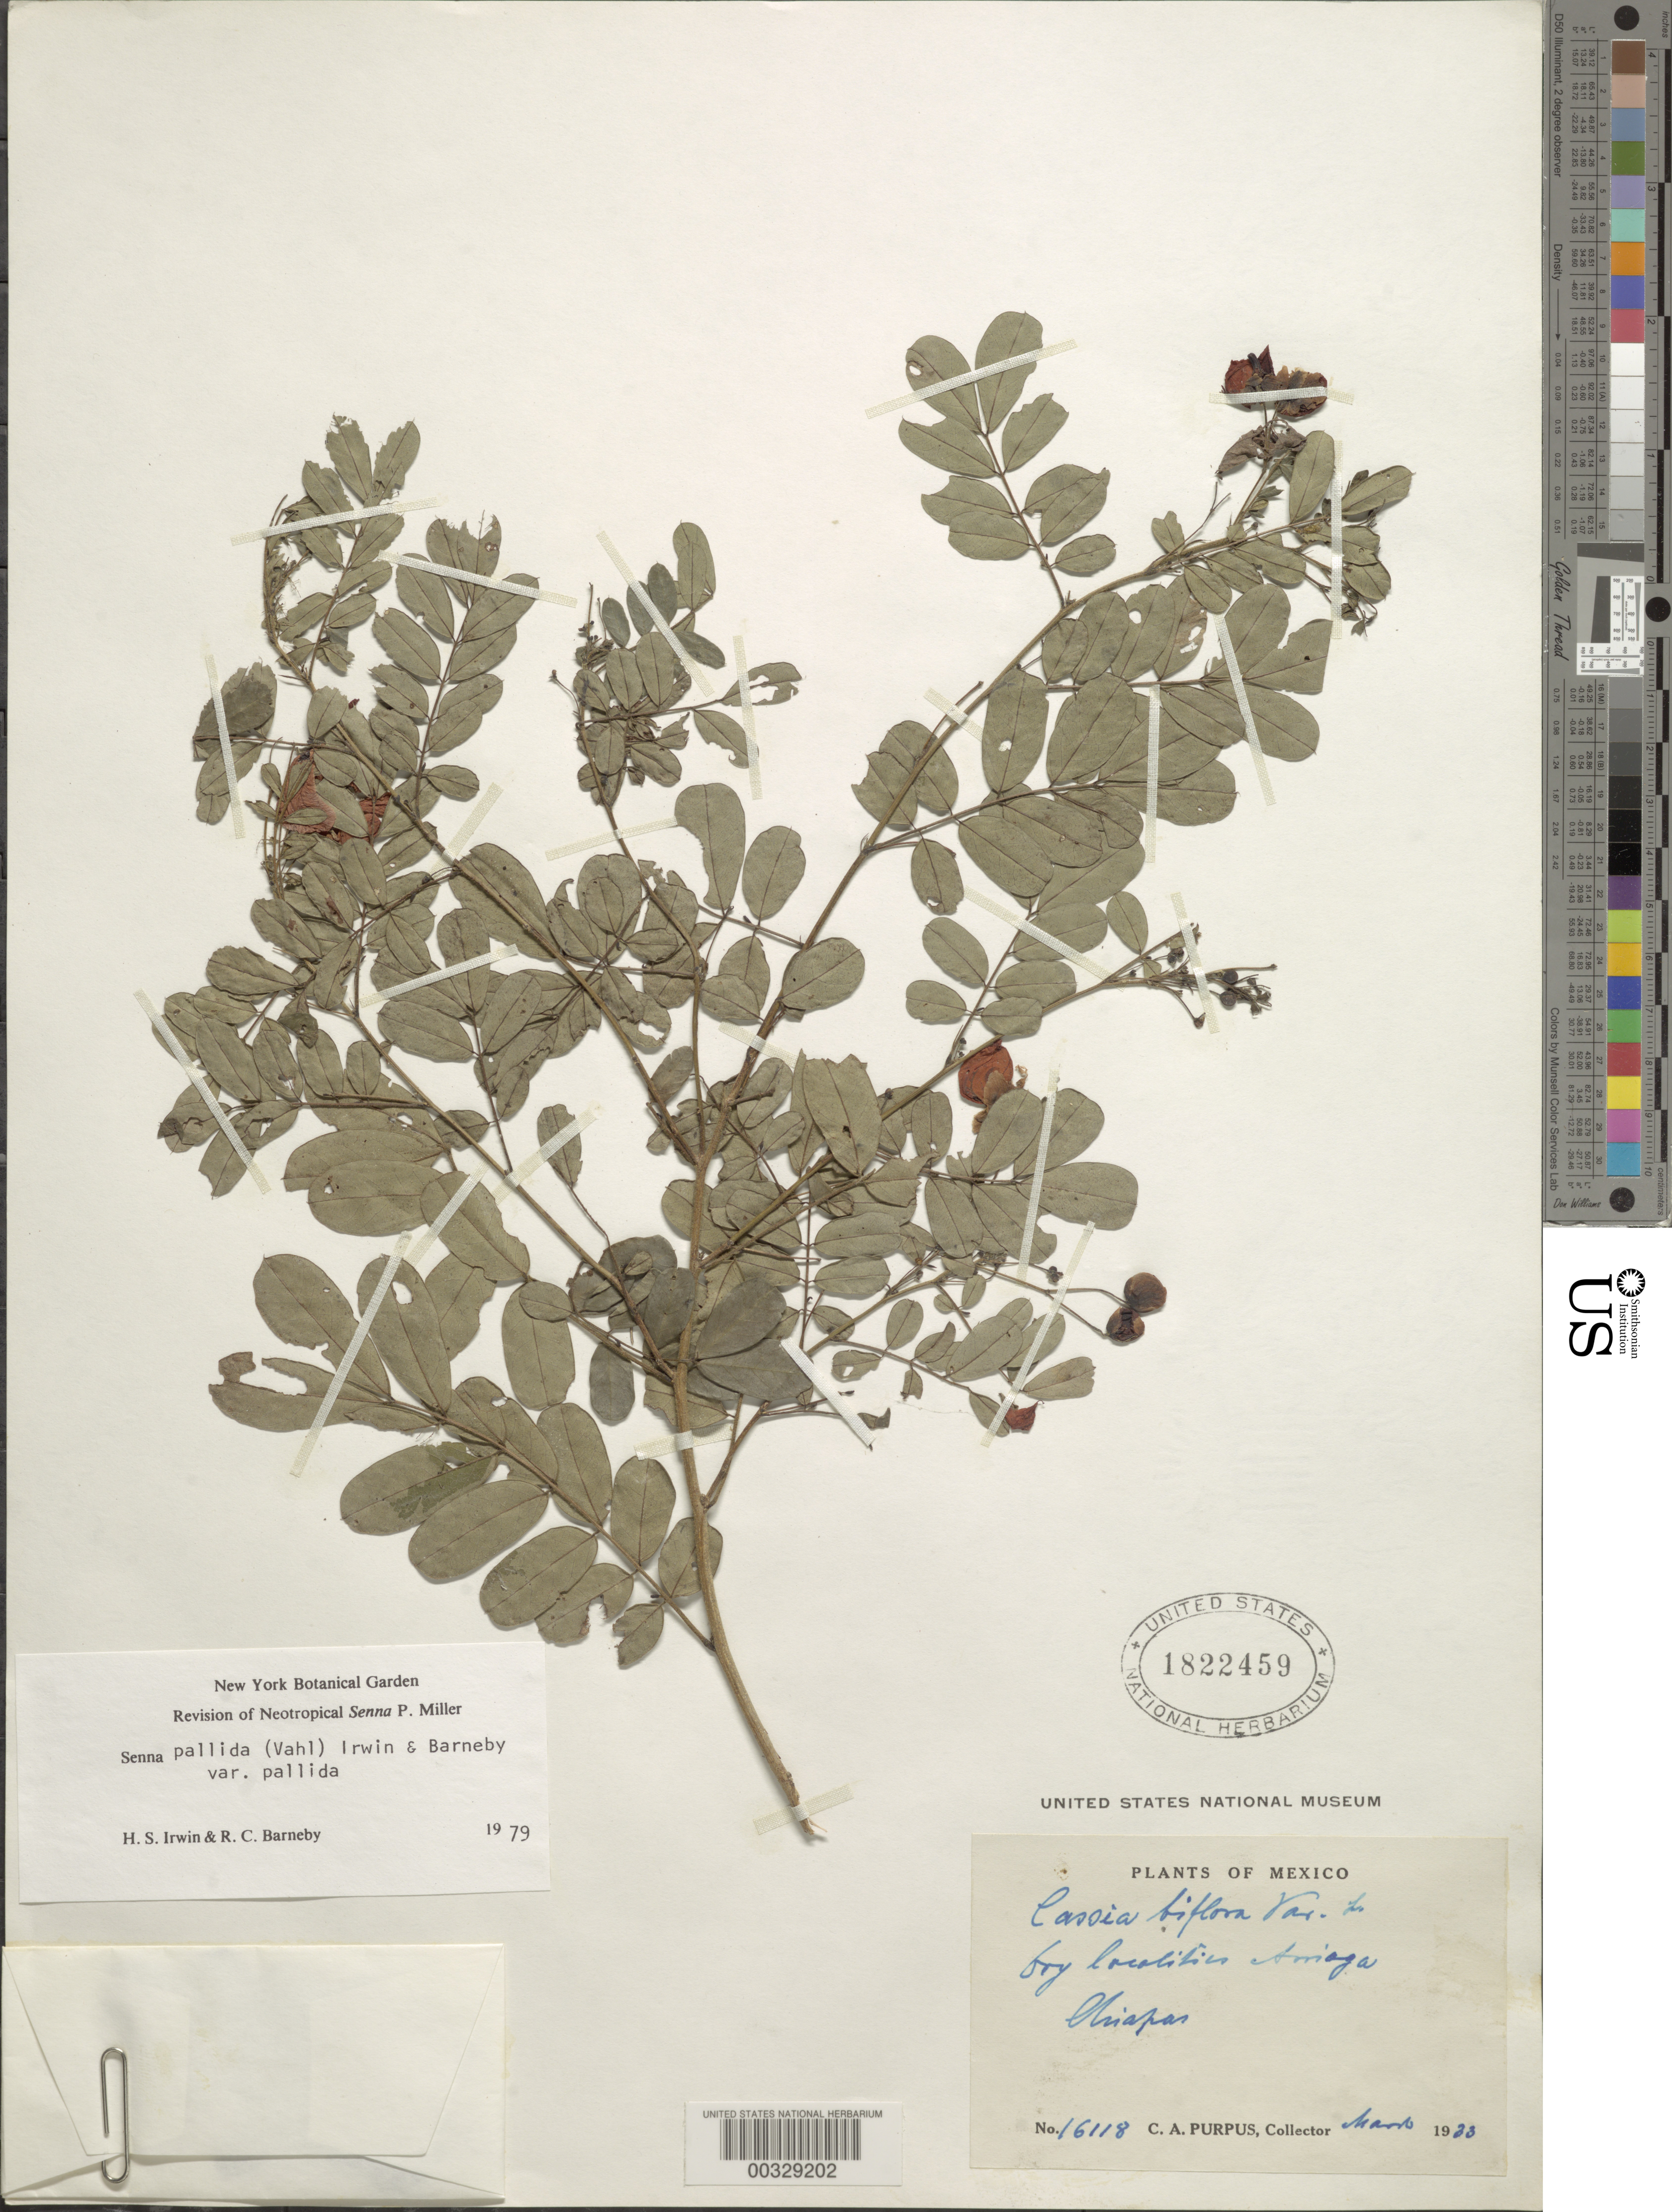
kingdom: Plantae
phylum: Tracheophyta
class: Magnoliopsida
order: Fabales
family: Fabaceae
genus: Senna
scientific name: Senna pallida var. pallida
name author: (Vahl) H.S. Irwin & Barneby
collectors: C. A. Purpus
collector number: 16118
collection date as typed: Mar 1923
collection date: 1923-03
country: Mexico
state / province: Chiapas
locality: Amiaga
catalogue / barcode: US 1822459